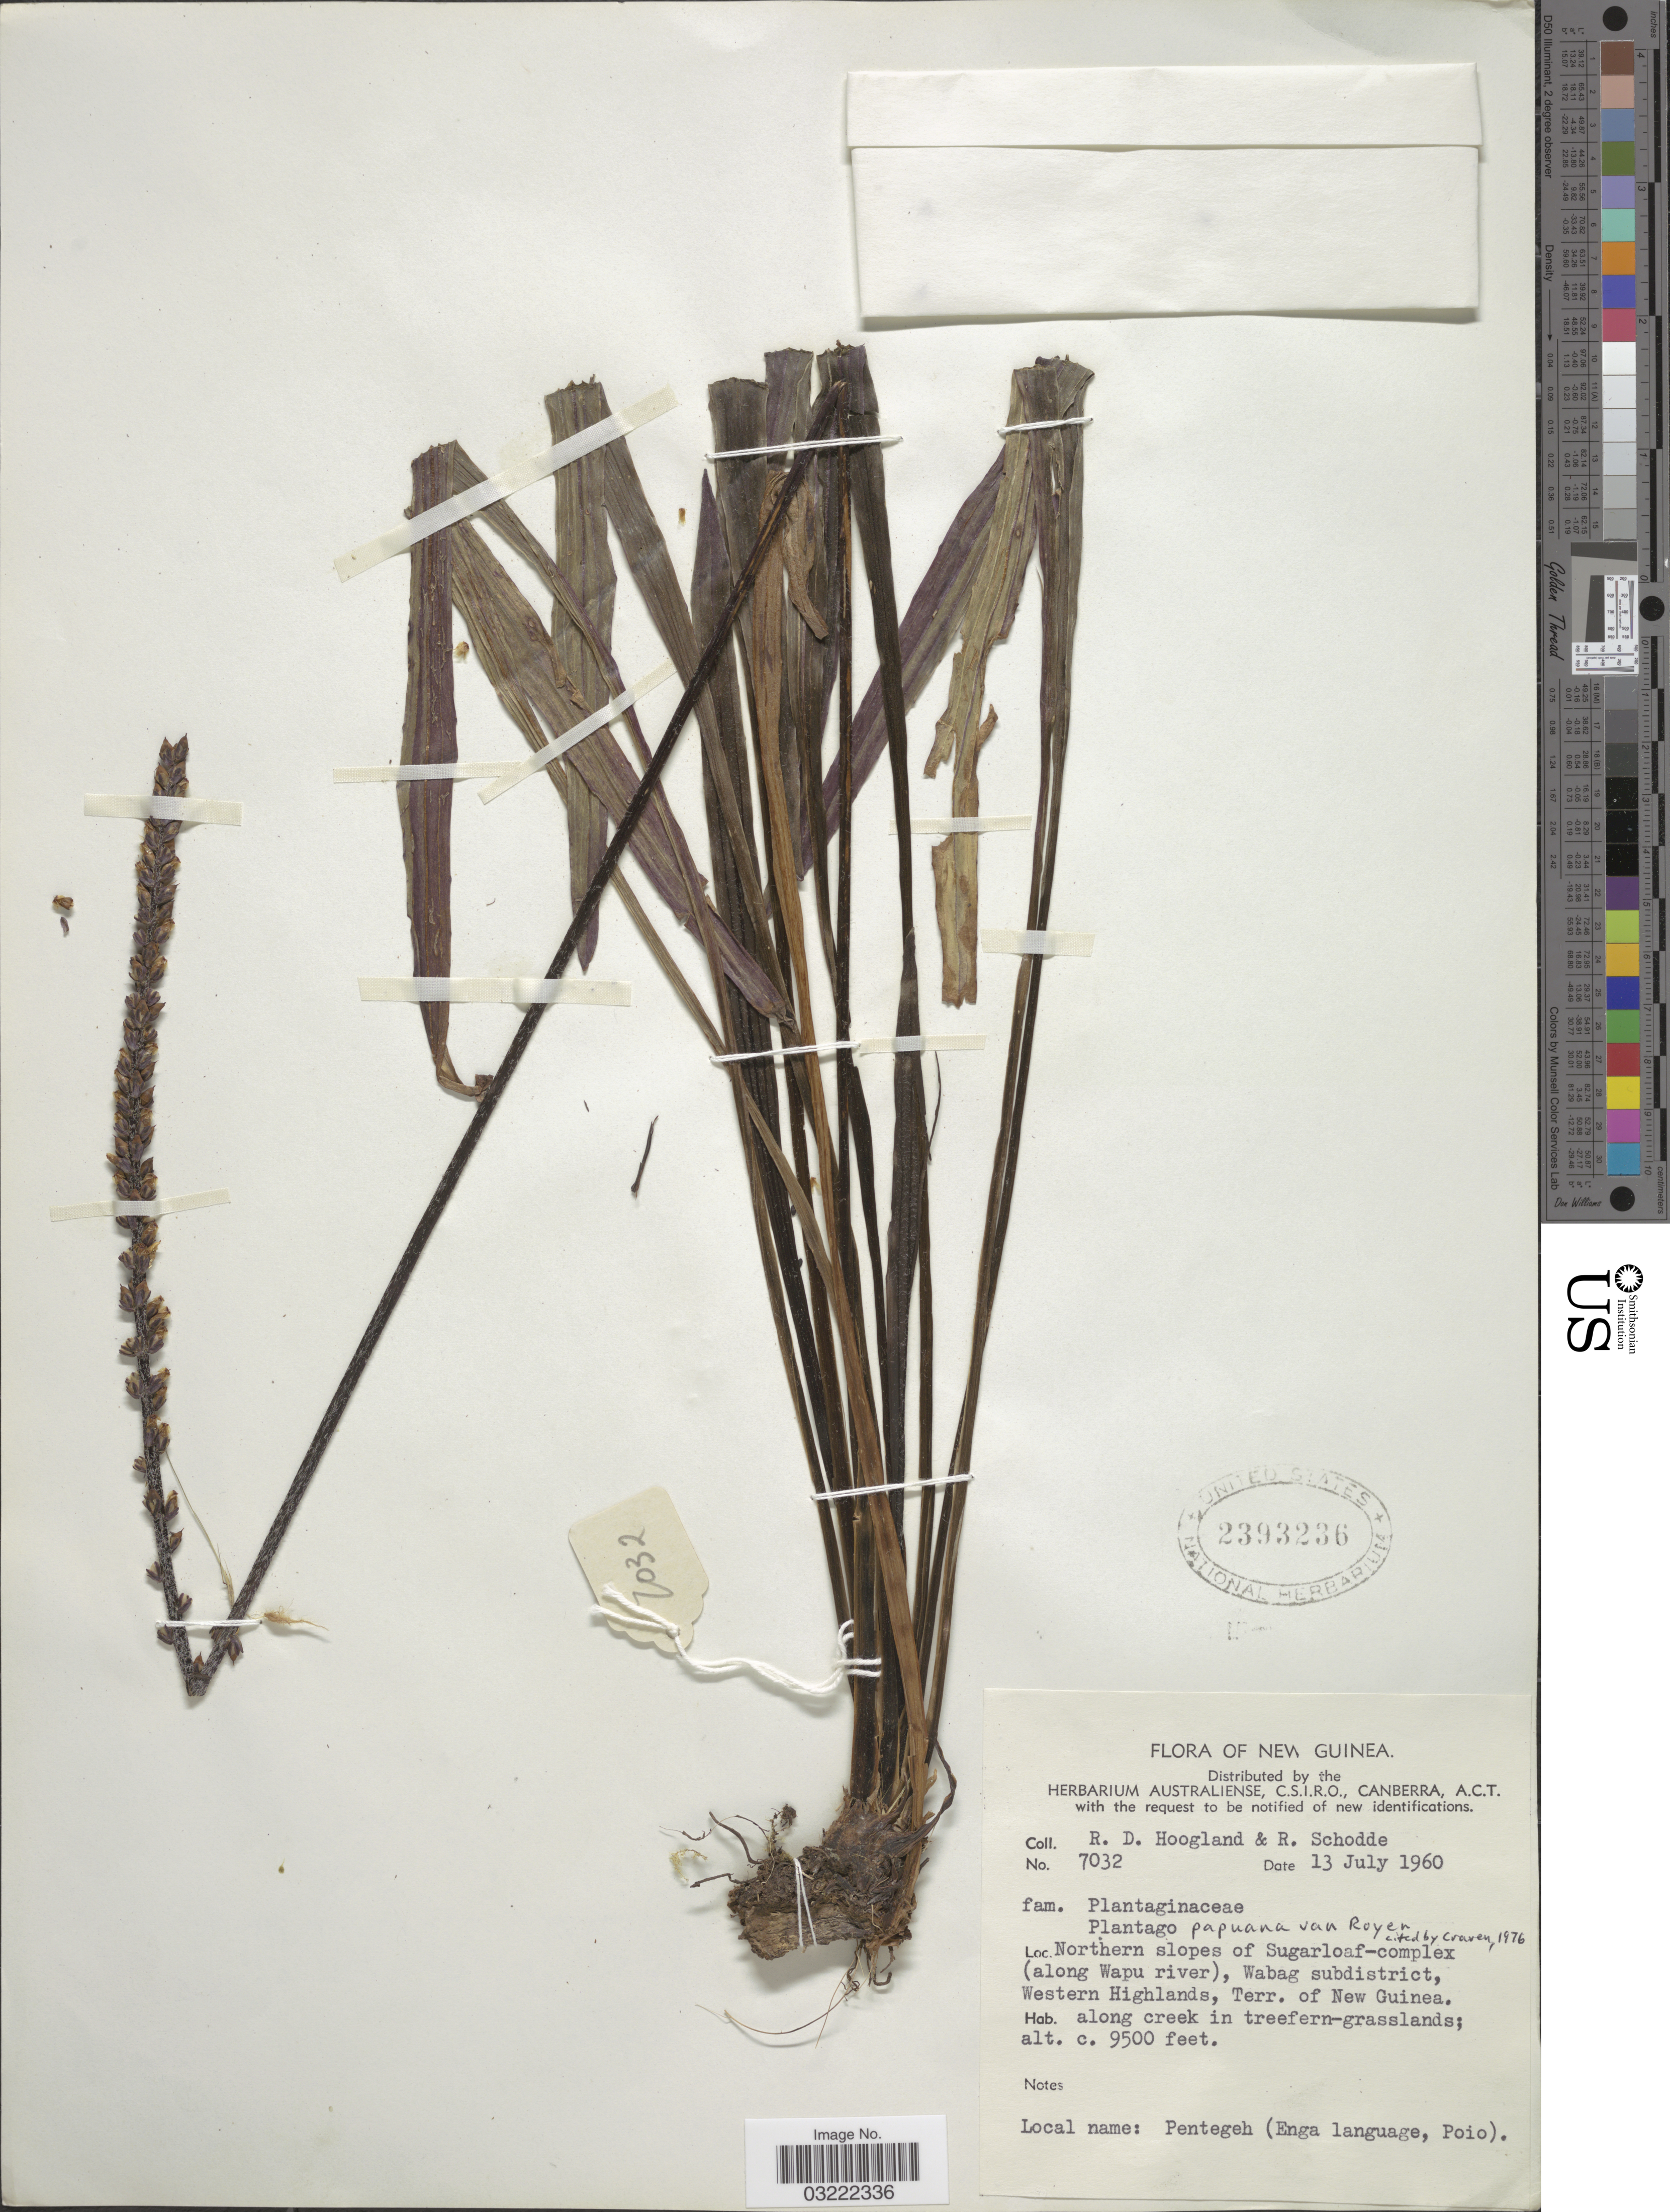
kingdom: Plantae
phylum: Tracheophyta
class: Magnoliopsida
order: Lamiales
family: Plantaginaceae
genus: Plantago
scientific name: Plantago papuana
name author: P. Royen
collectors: R. D. Hoogland & R. Schodde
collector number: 7032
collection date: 1960-07-13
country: Papua New Guinea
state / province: Western Highlands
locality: New Guinea, Northern slopes of Sugarloaf-complex (along Wapu river), Wabag subdistrict, Western Highlands, Terr. of New Guinea.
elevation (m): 2896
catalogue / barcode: US 2393236